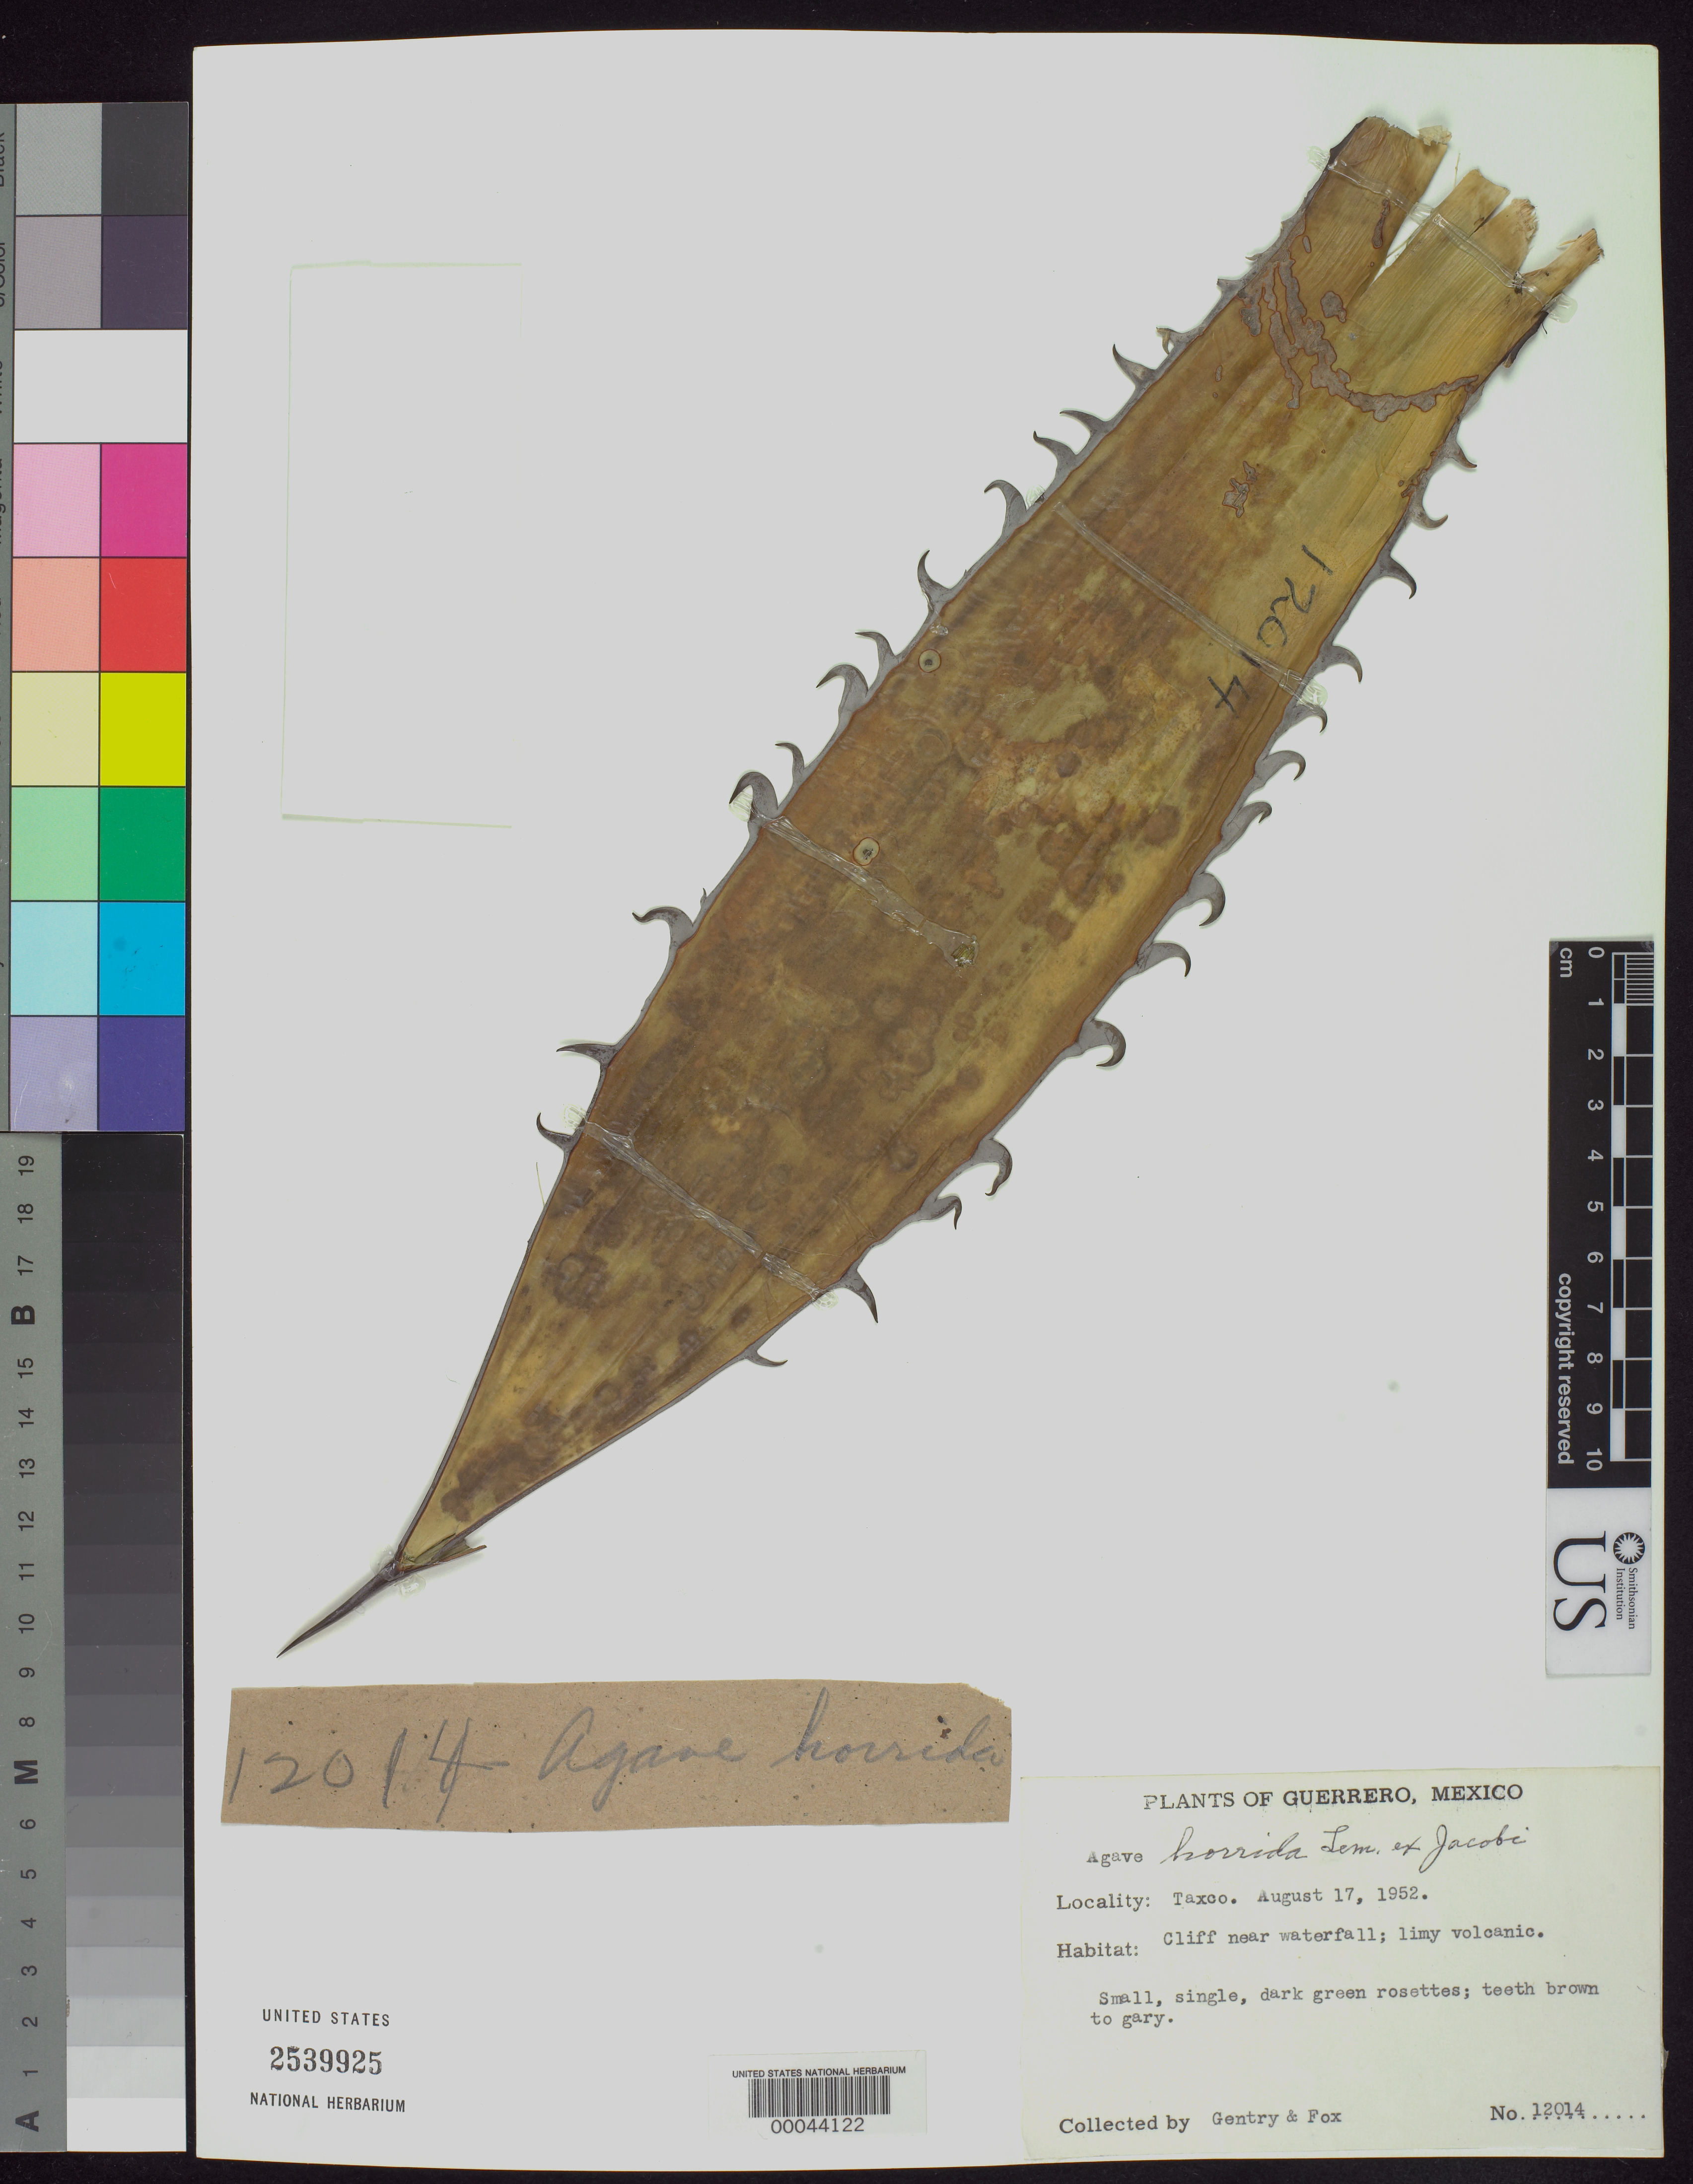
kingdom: Plantae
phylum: Tracheophyta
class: Liliopsida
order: Asparagales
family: Asparagaceae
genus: Agave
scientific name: Agave horrida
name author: Lem. ex Jacobi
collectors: H. S. Gentry & W. B. Fox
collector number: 12014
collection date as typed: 17 Aug 1952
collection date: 1952-08-17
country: Mexico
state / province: Guerrero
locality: Taxco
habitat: Cliff near waterfall; limy volcanic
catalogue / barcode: US 2539925